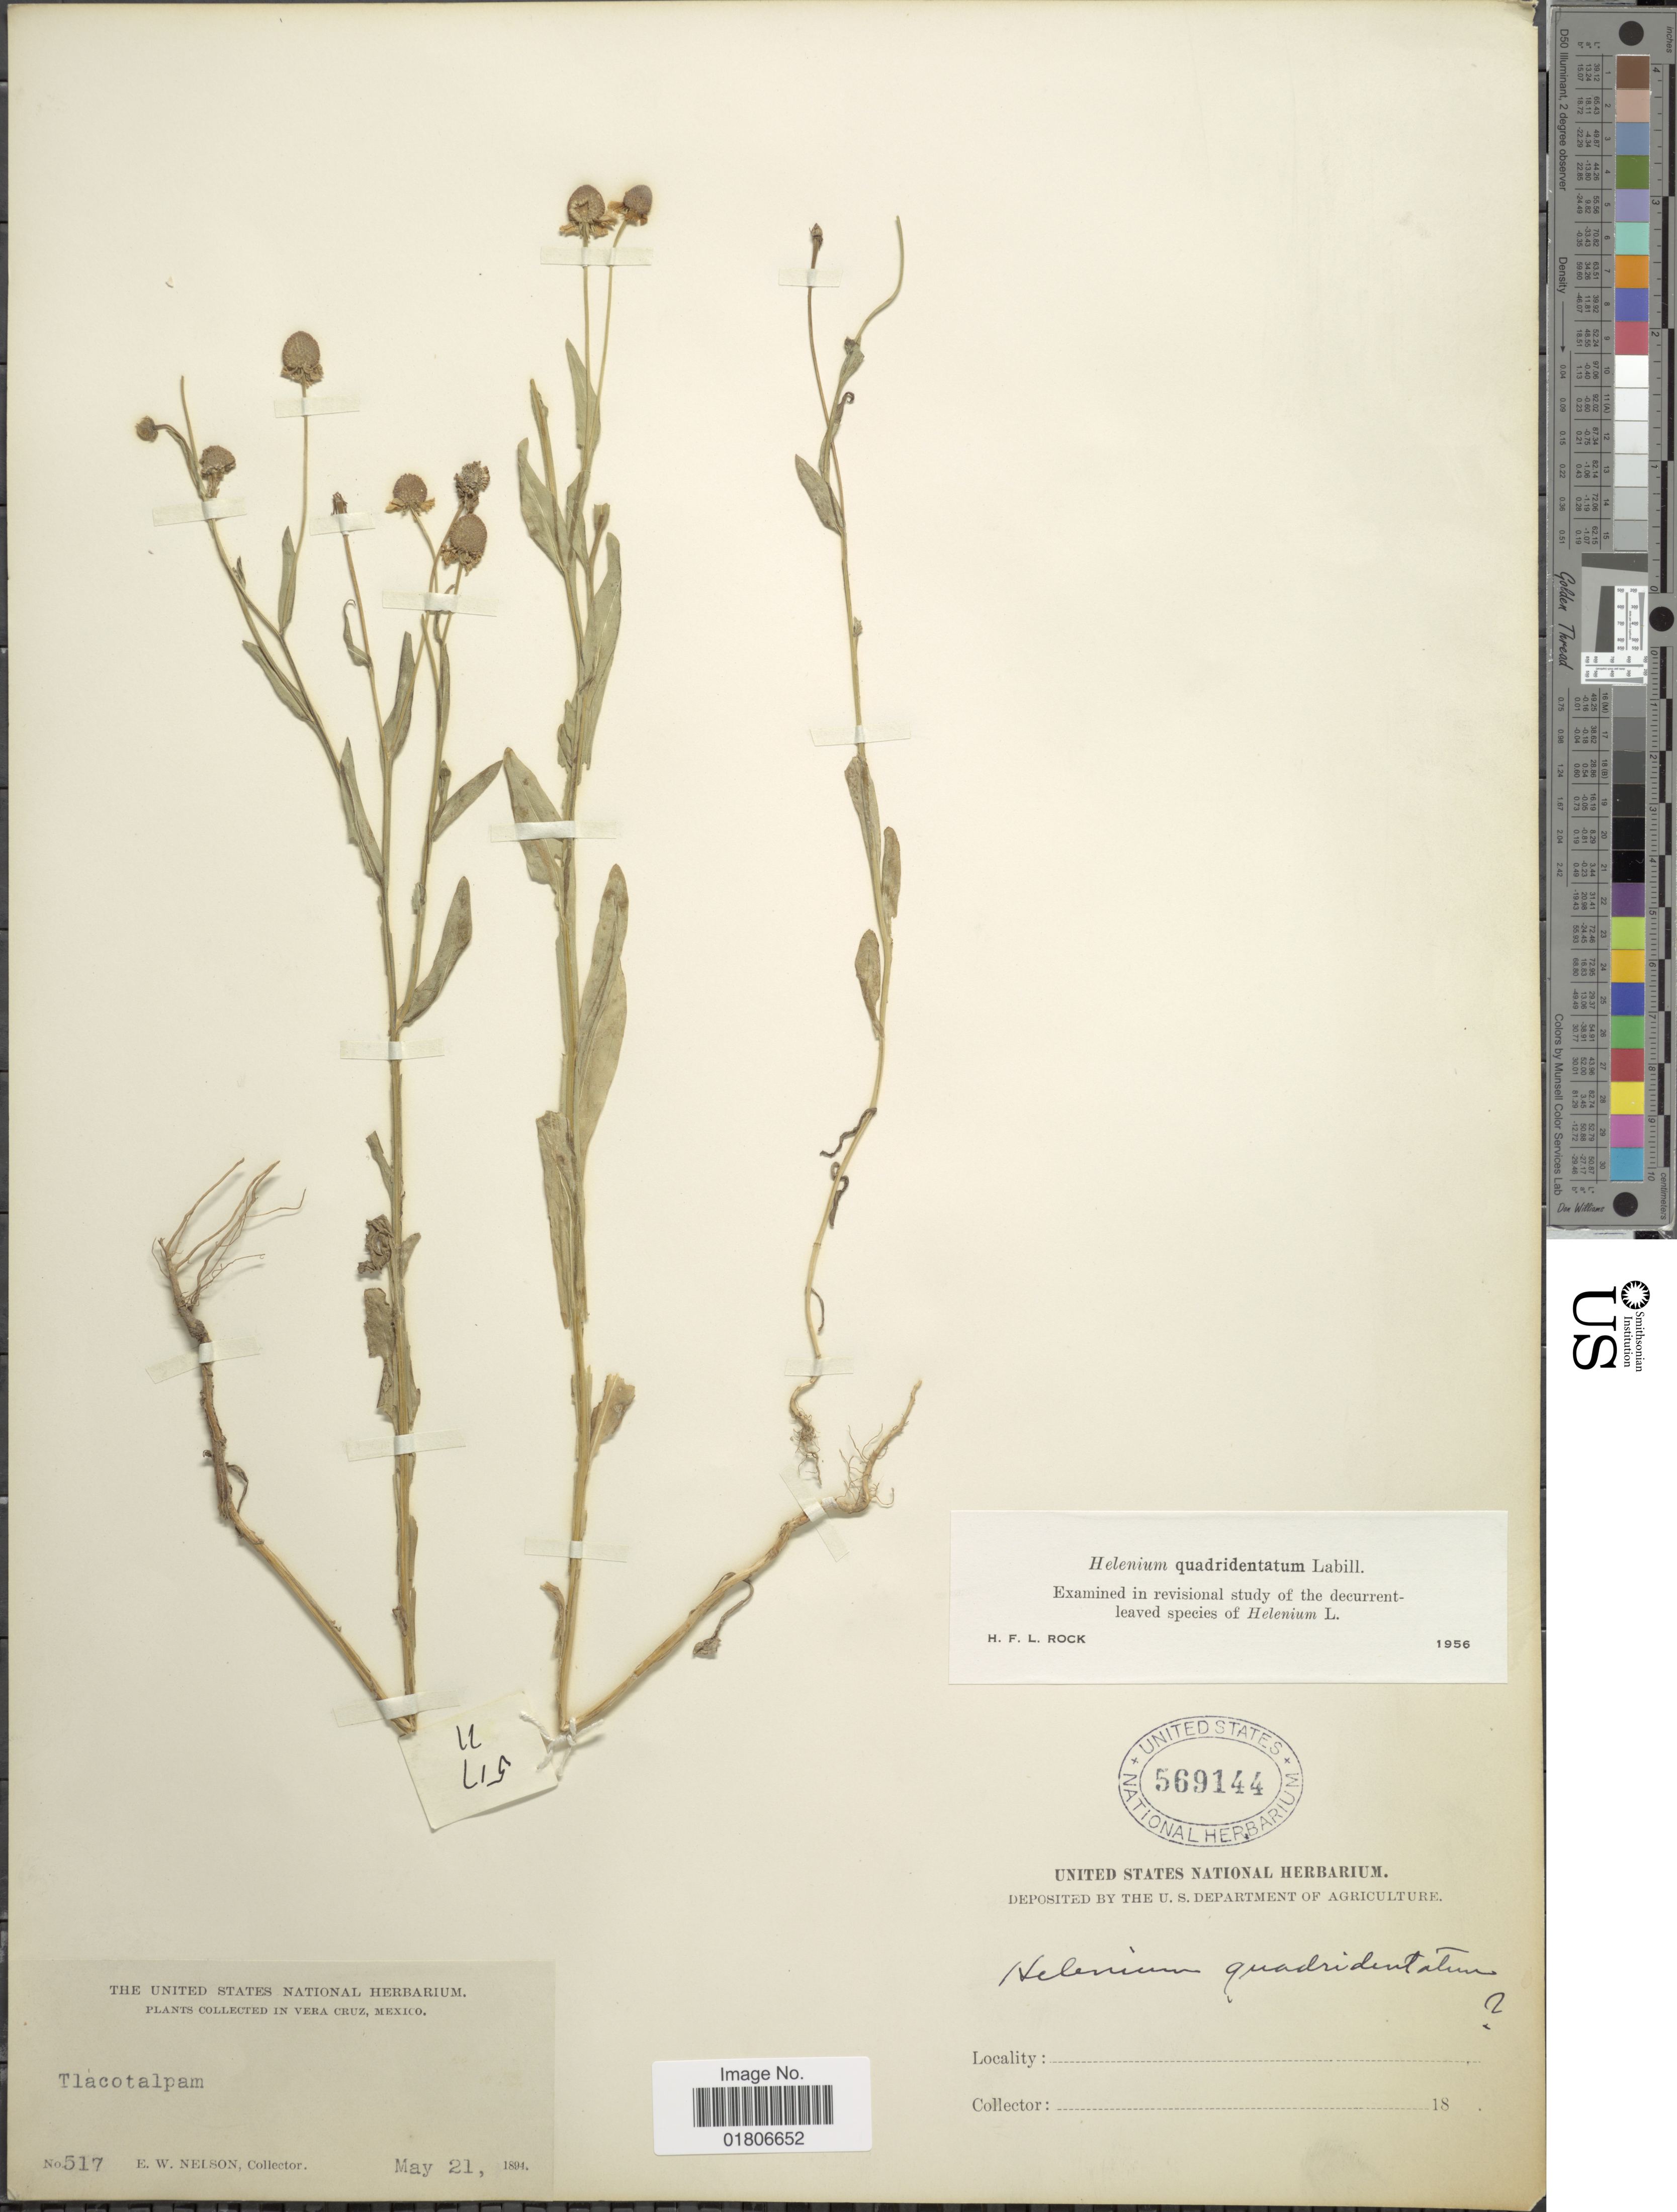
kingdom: Plantae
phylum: Tracheophyta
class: Magnoliopsida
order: Asterales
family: Asteraceae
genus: Helenium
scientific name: Helenium quadridentatum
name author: Labill.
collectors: E. W. Nelson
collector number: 517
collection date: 1894-05-21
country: Mexico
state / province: Veracruz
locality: Vera Cruz. Tlacotalpam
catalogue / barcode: US 569144